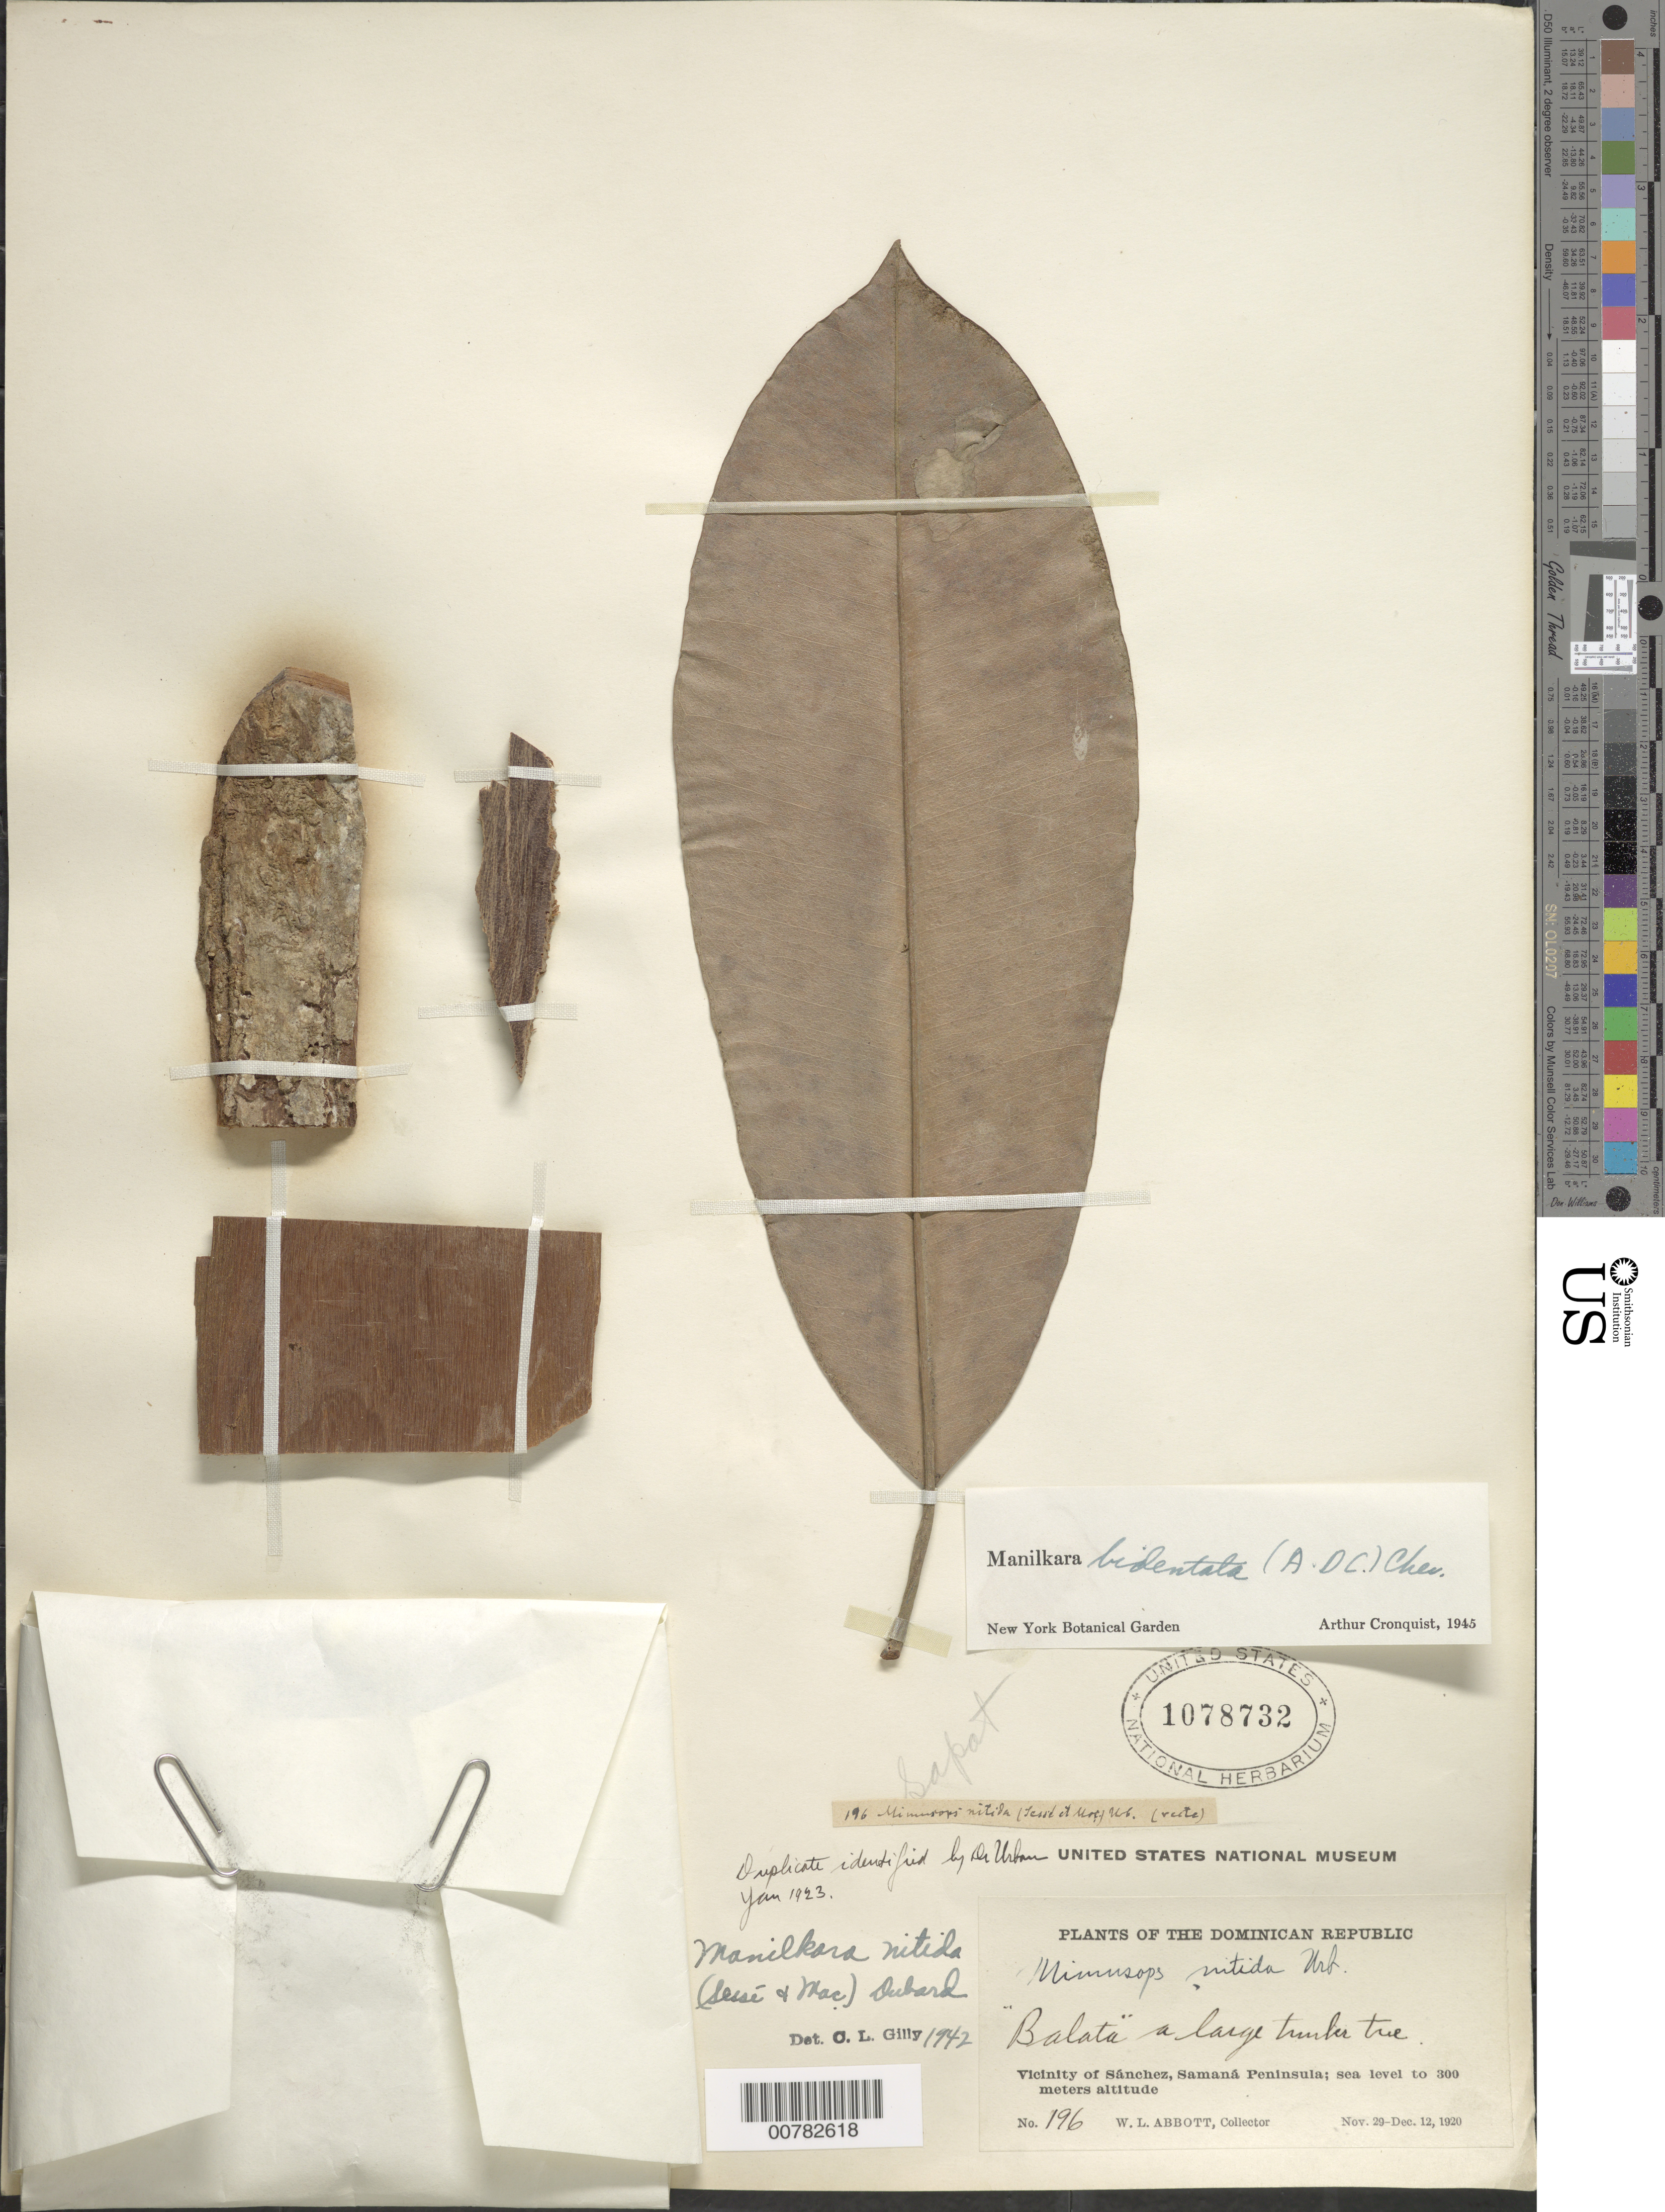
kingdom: Plantae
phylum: Tracheophyta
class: Magnoliopsida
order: Ericales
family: Sapotaceae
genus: Manilkara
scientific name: Manilkara bidentata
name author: (A. DC.) A. Chev.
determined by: Cronquist, A. J.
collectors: W. L. Abbott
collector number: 196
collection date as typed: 29 Dec 1920 to 12 Dec 1920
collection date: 1920-12-12/1920-12-29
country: Dominican Republic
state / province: Samana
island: Hispaniola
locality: Vicinity of Sánchez.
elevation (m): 0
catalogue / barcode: US 1078732